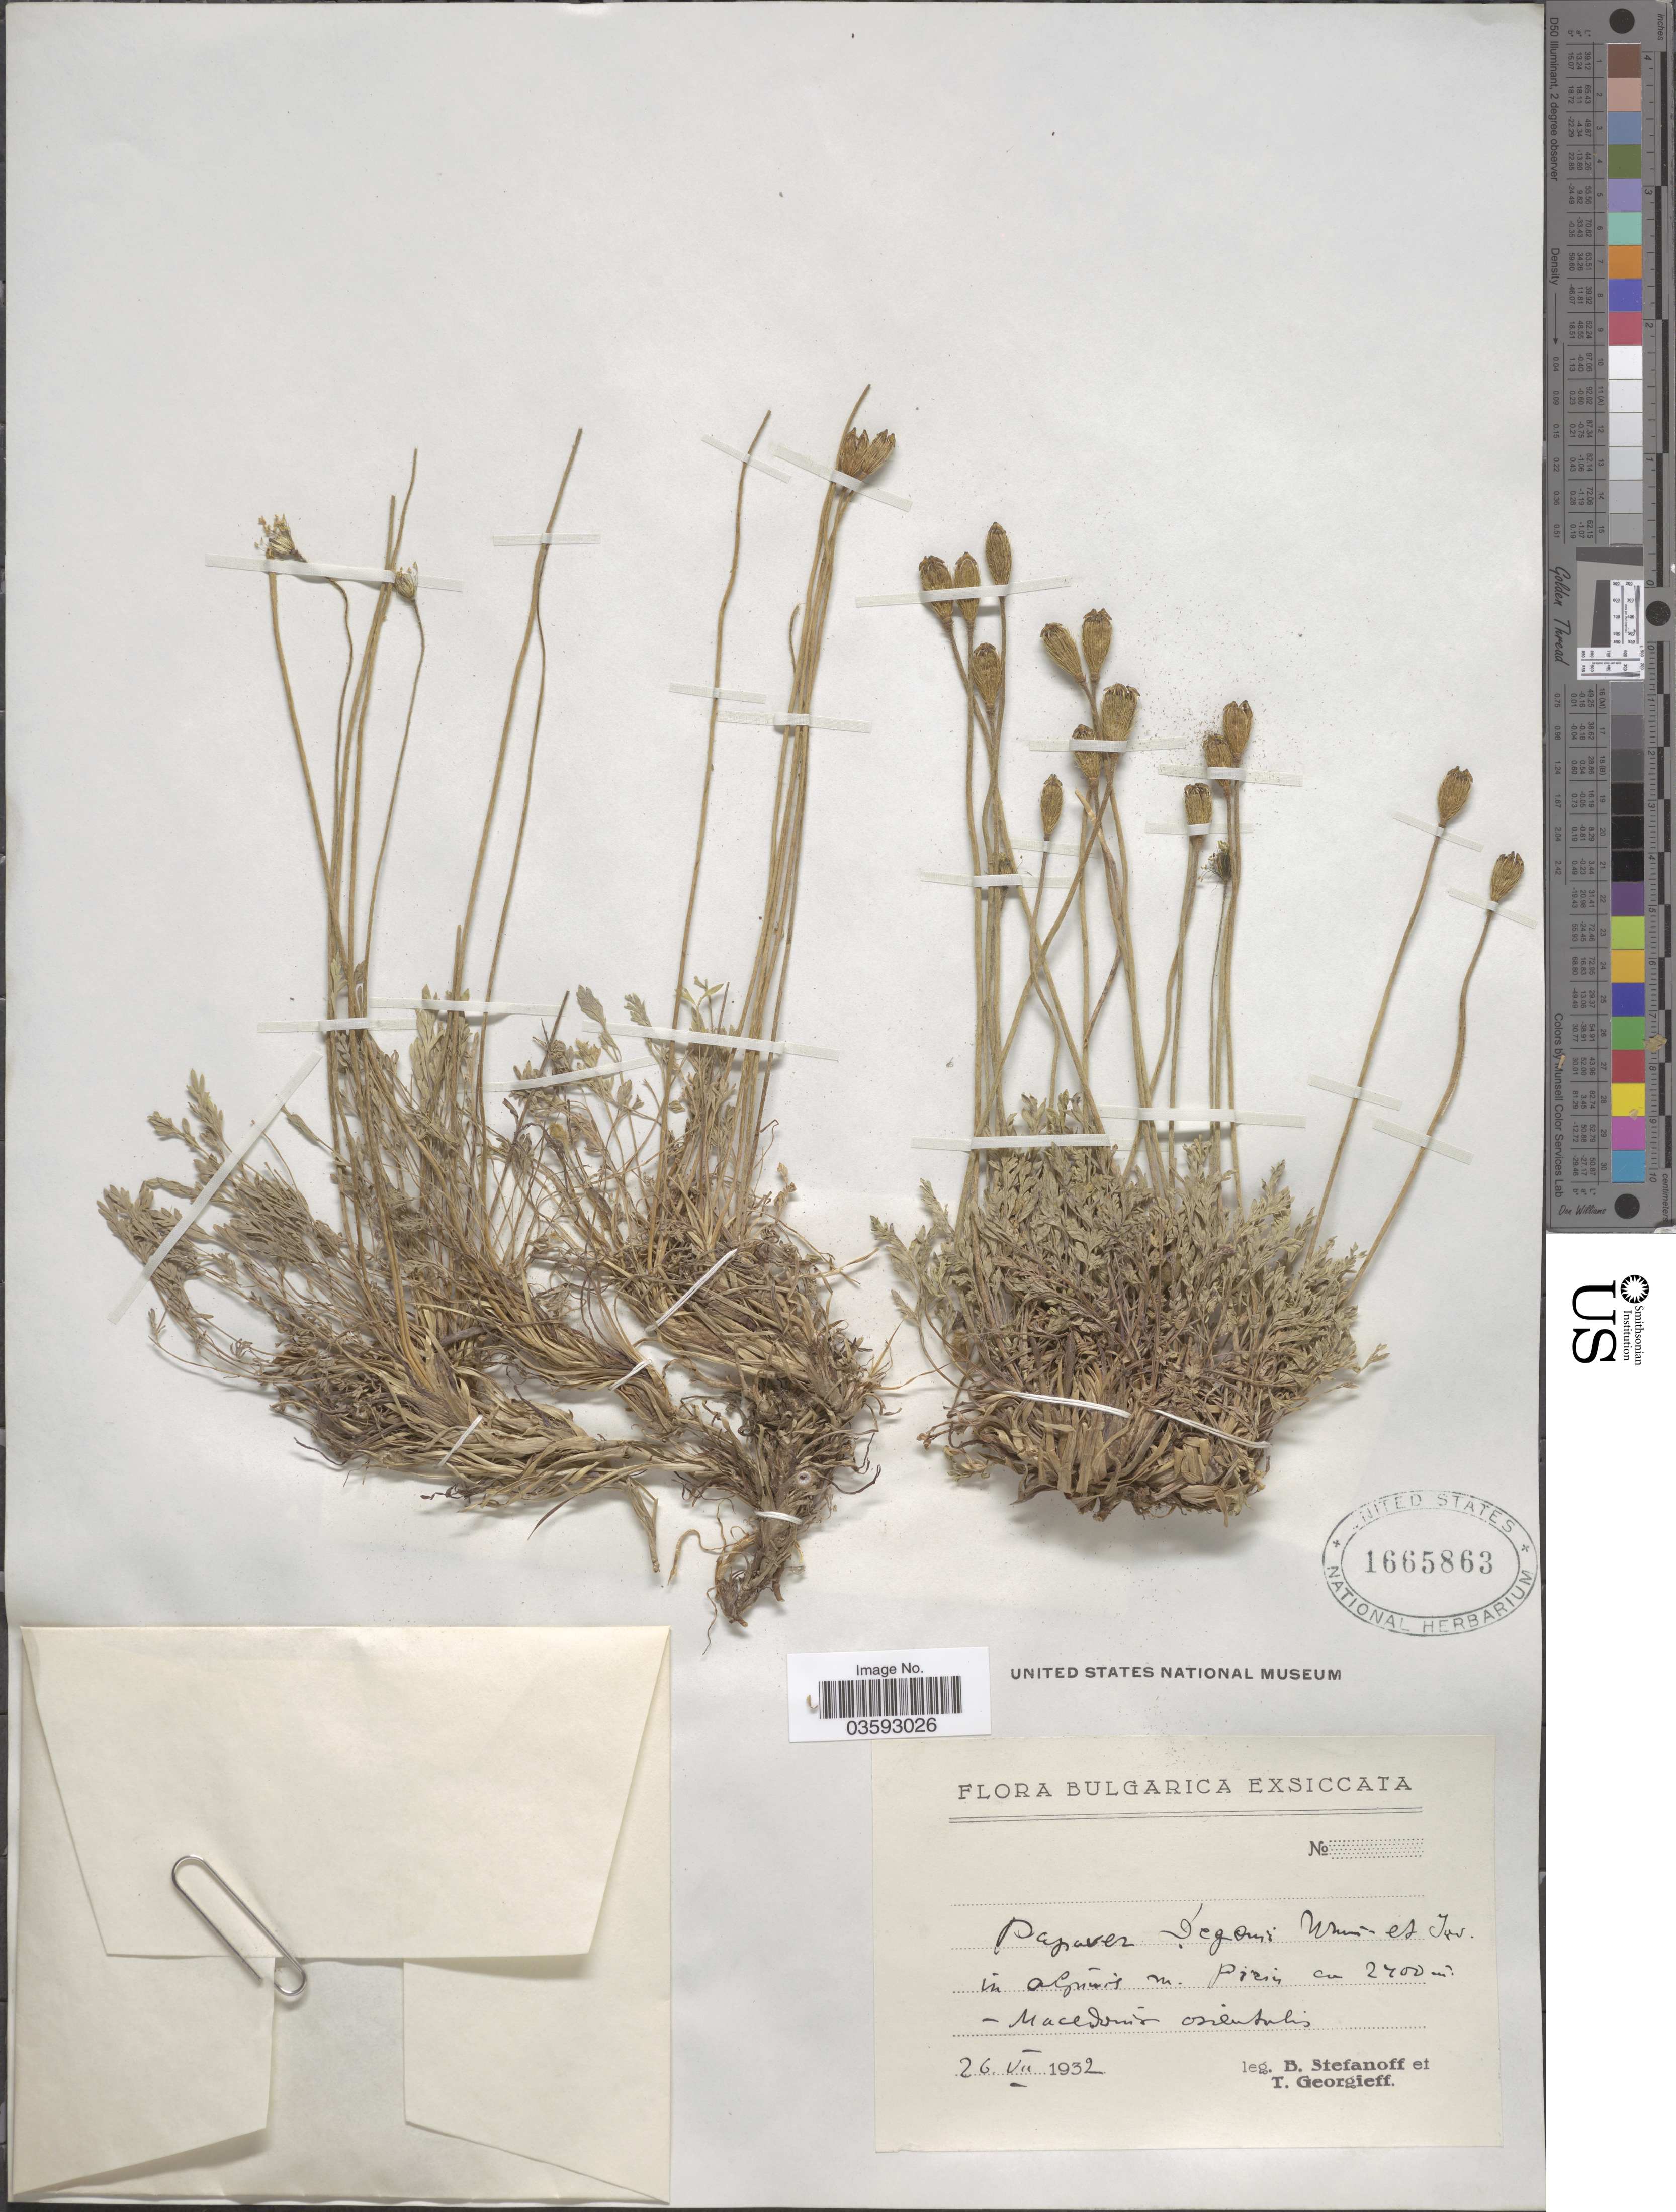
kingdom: Plantae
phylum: Tracheophyta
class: Magnoliopsida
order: Ranunculales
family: Papaveraceae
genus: Papaver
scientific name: Papaver degenii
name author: (Urum. & Jáv.) Kuzmanov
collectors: B. Stefanoff & T. Georgieff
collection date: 1932-07-16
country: North Macedonia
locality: In alprimis m. Pirin. Macedonia Orientales.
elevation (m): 2400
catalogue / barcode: US 1665863